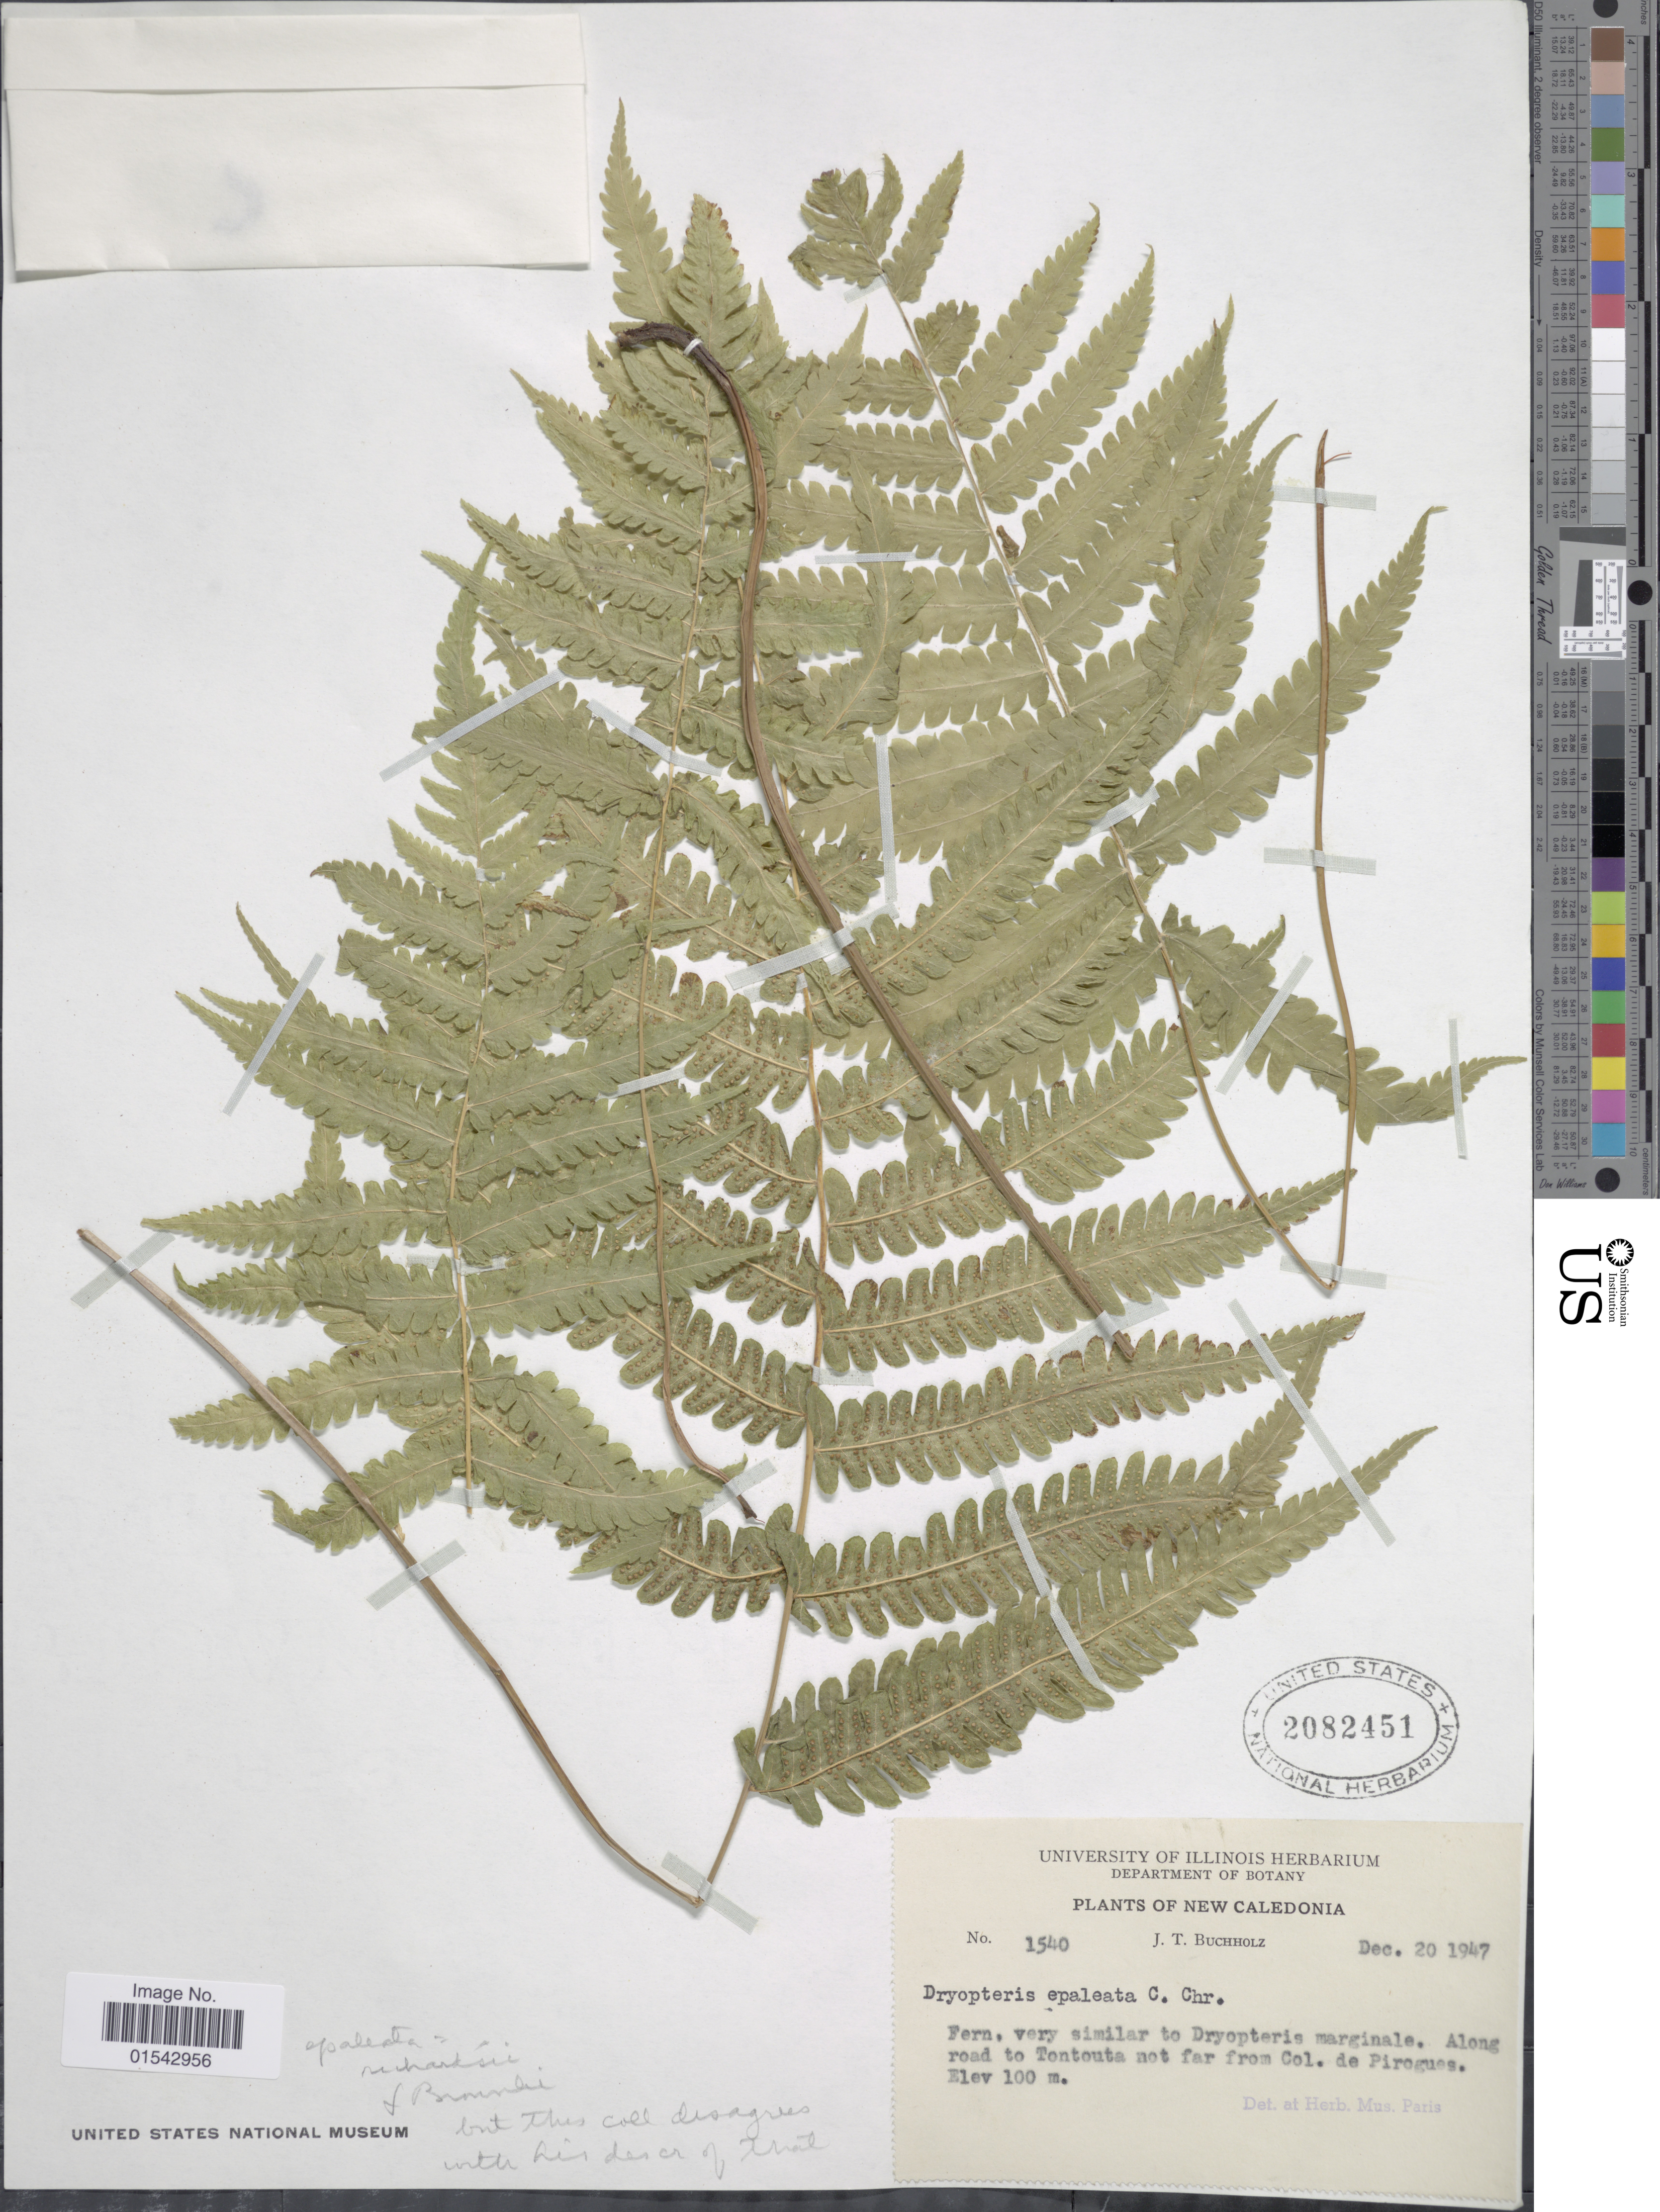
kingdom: Plantae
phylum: Tracheophyta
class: Polypodiopsida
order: Polypodiales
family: Thelypteridaceae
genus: Cyclosorus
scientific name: Cyclosorus sp.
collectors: J. T. Buchholz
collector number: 1540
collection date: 1947-12-20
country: New Caledonia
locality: New Caledonia, along road to Tontouta not far from Col. de Pirogues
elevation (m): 100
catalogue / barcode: US 2082451